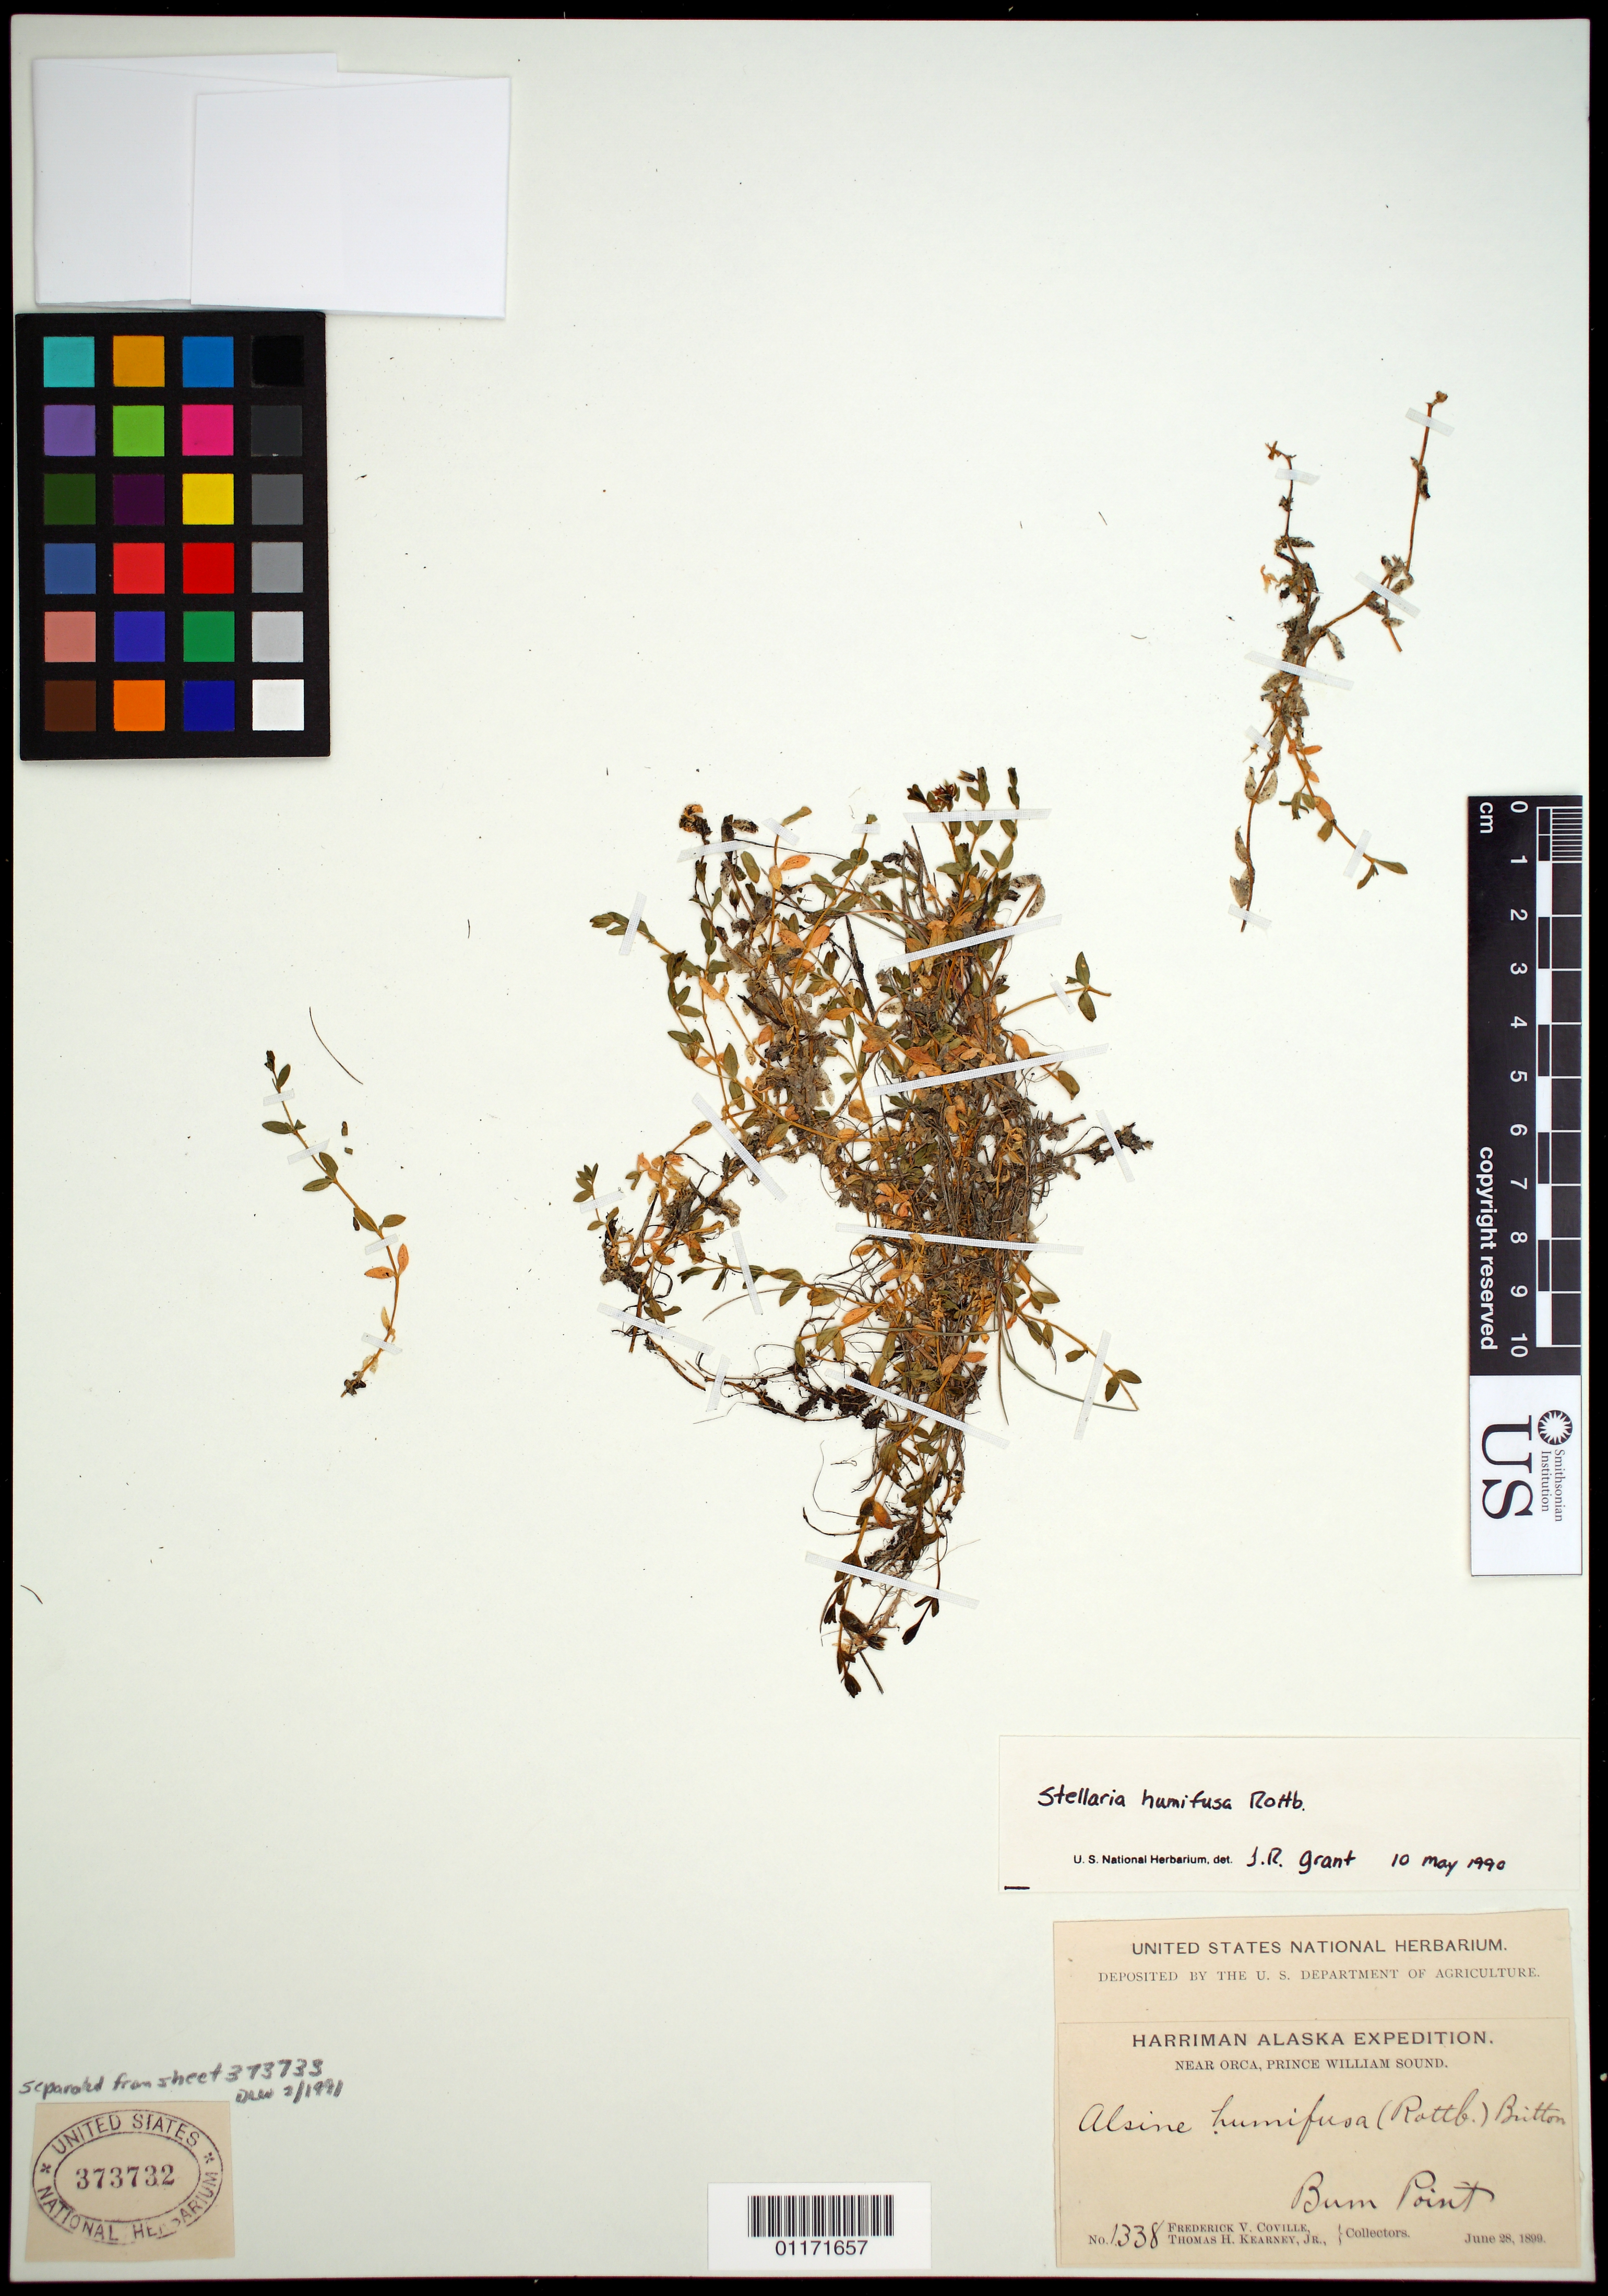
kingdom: Plantae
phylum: Tracheophyta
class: Magnoliopsida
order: Caryophyllales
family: Caryophyllaceae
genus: Stellaria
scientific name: Stellaria humifusa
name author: Rottb.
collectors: F. V. Coville & T. H. Kearney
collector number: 1338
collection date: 1899-06-28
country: United States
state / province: Alaska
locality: Orca, Prince William Sound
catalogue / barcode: US 373732